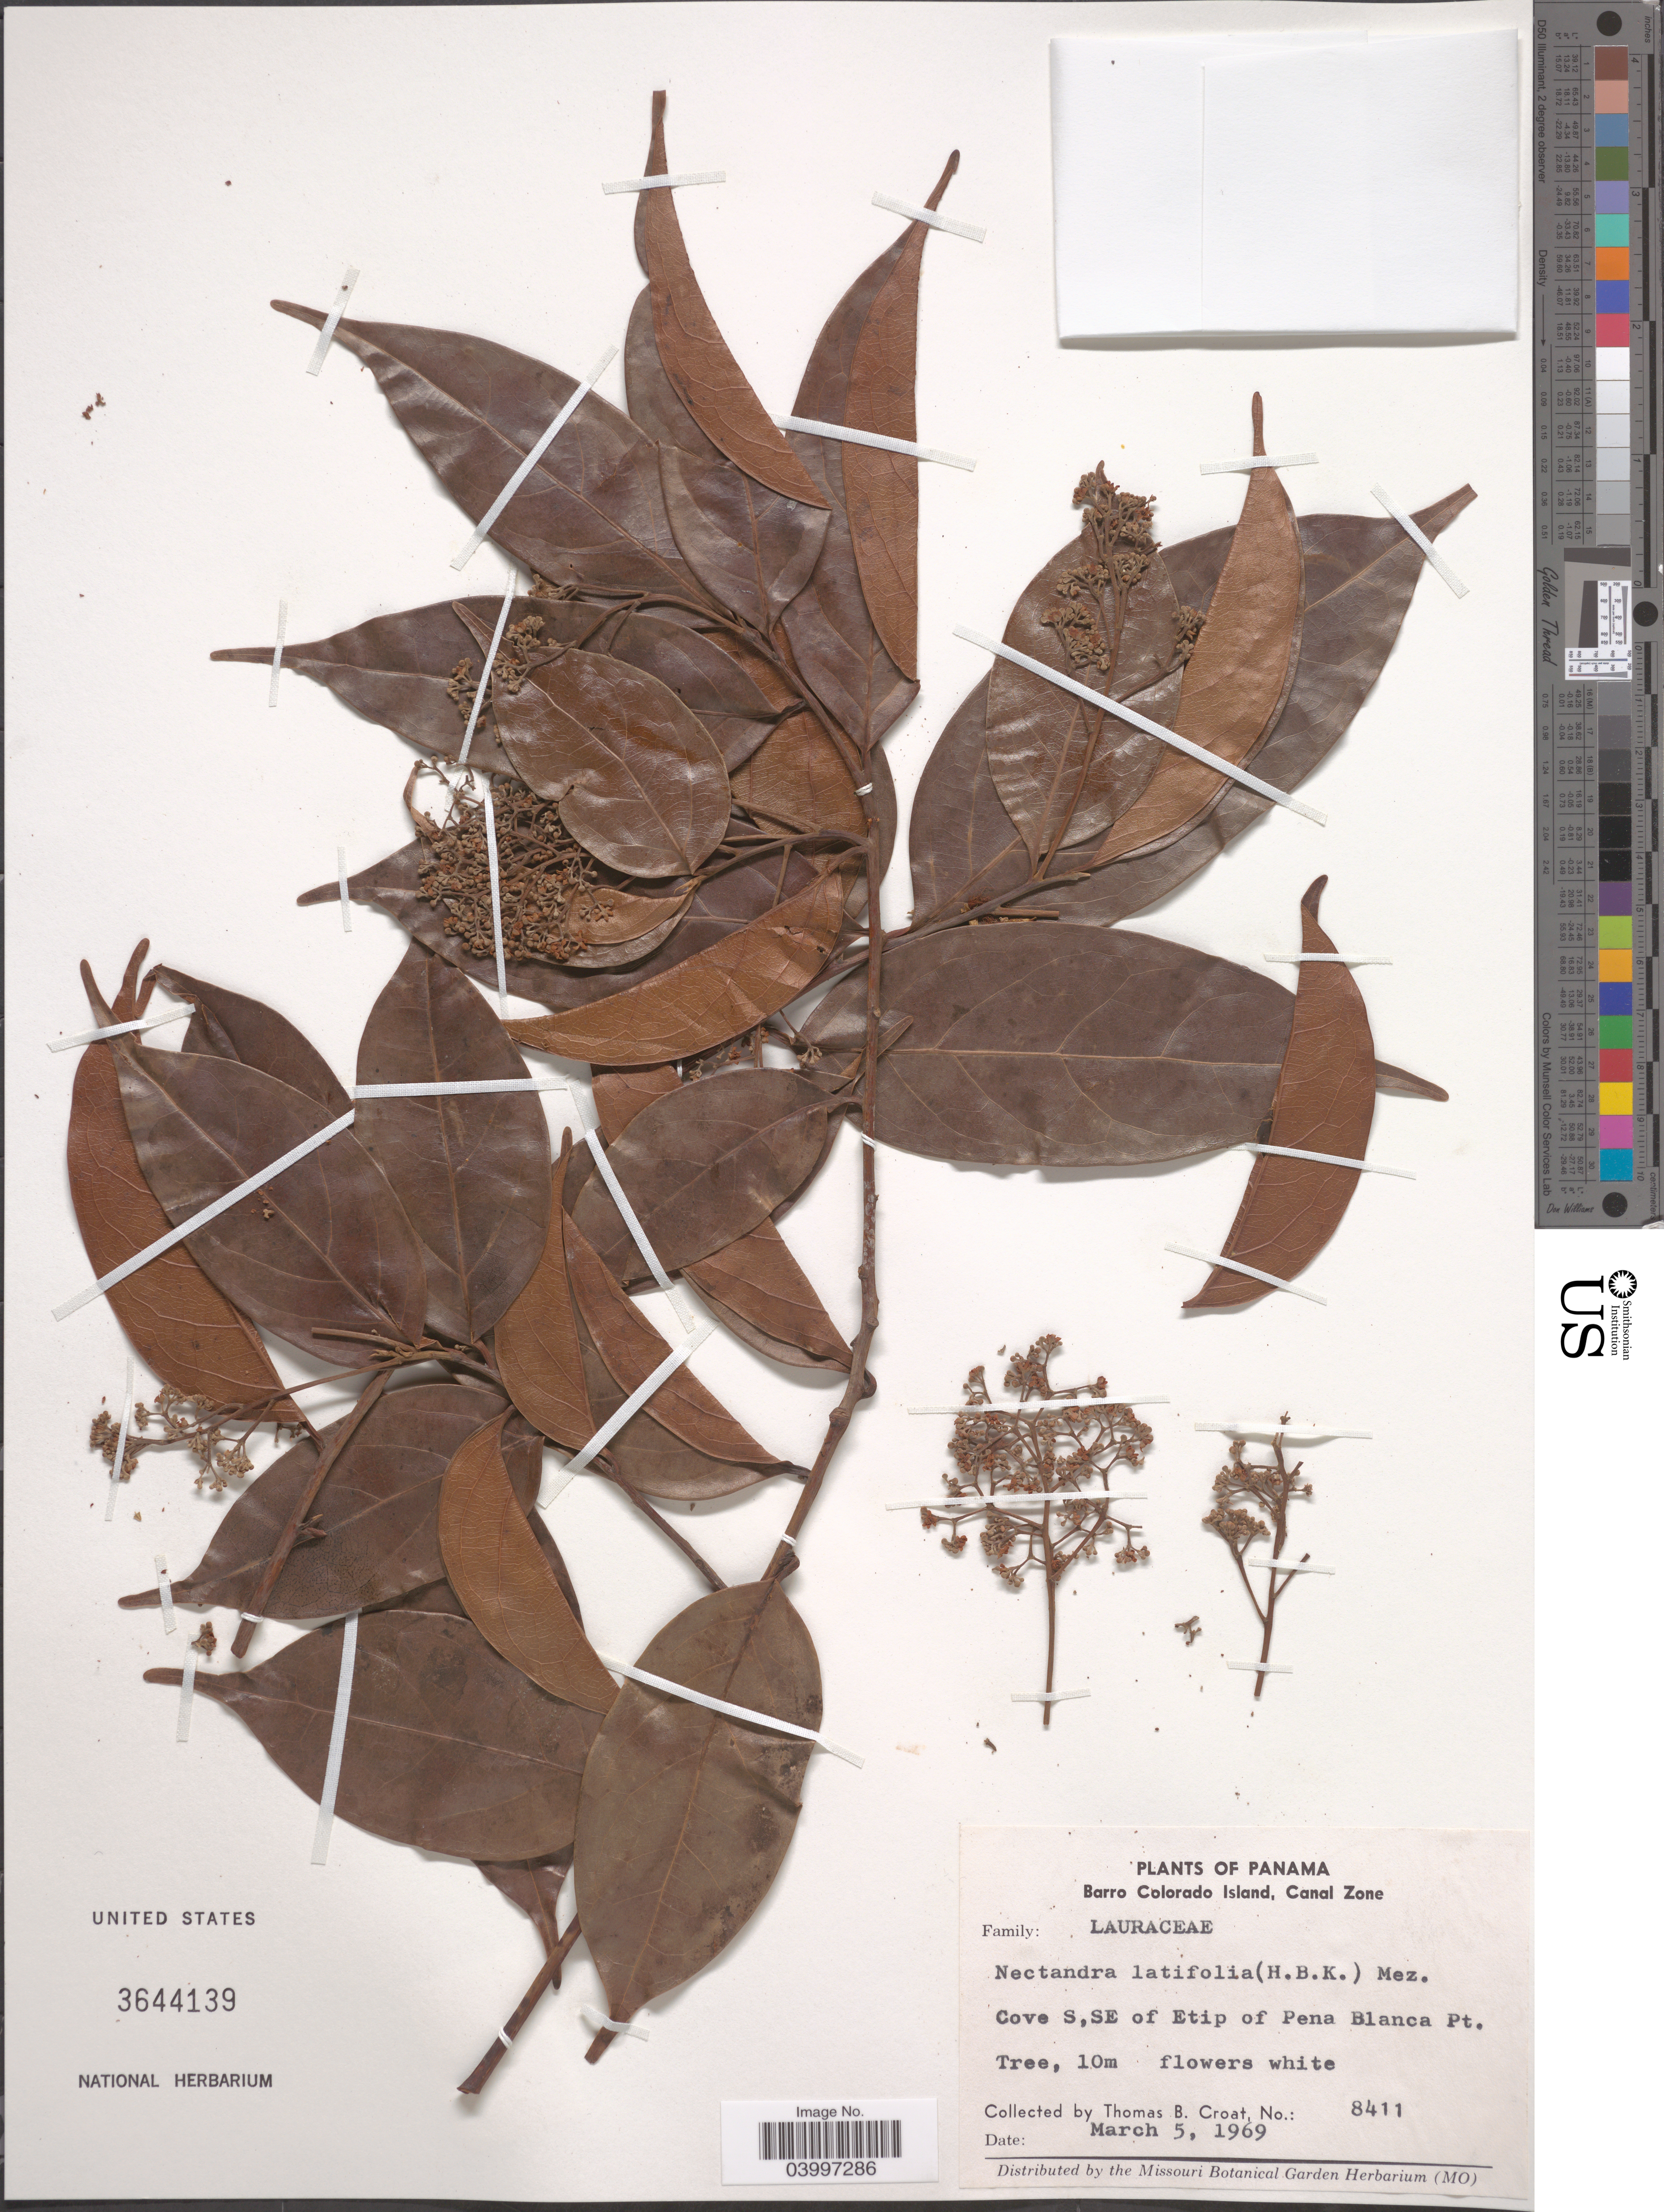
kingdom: Plantae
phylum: Tracheophyta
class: Magnoliopsida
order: Laurales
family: Lauraceae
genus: Nectandra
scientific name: Nectandra latifolia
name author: Mez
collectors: T. B. Croat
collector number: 8411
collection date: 1969-03-05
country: Panama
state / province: Panamá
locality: Barro Colorado Island, Canal Zone. Cove S, SE of Etip of Pena Blanca Pt.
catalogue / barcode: US 3644139